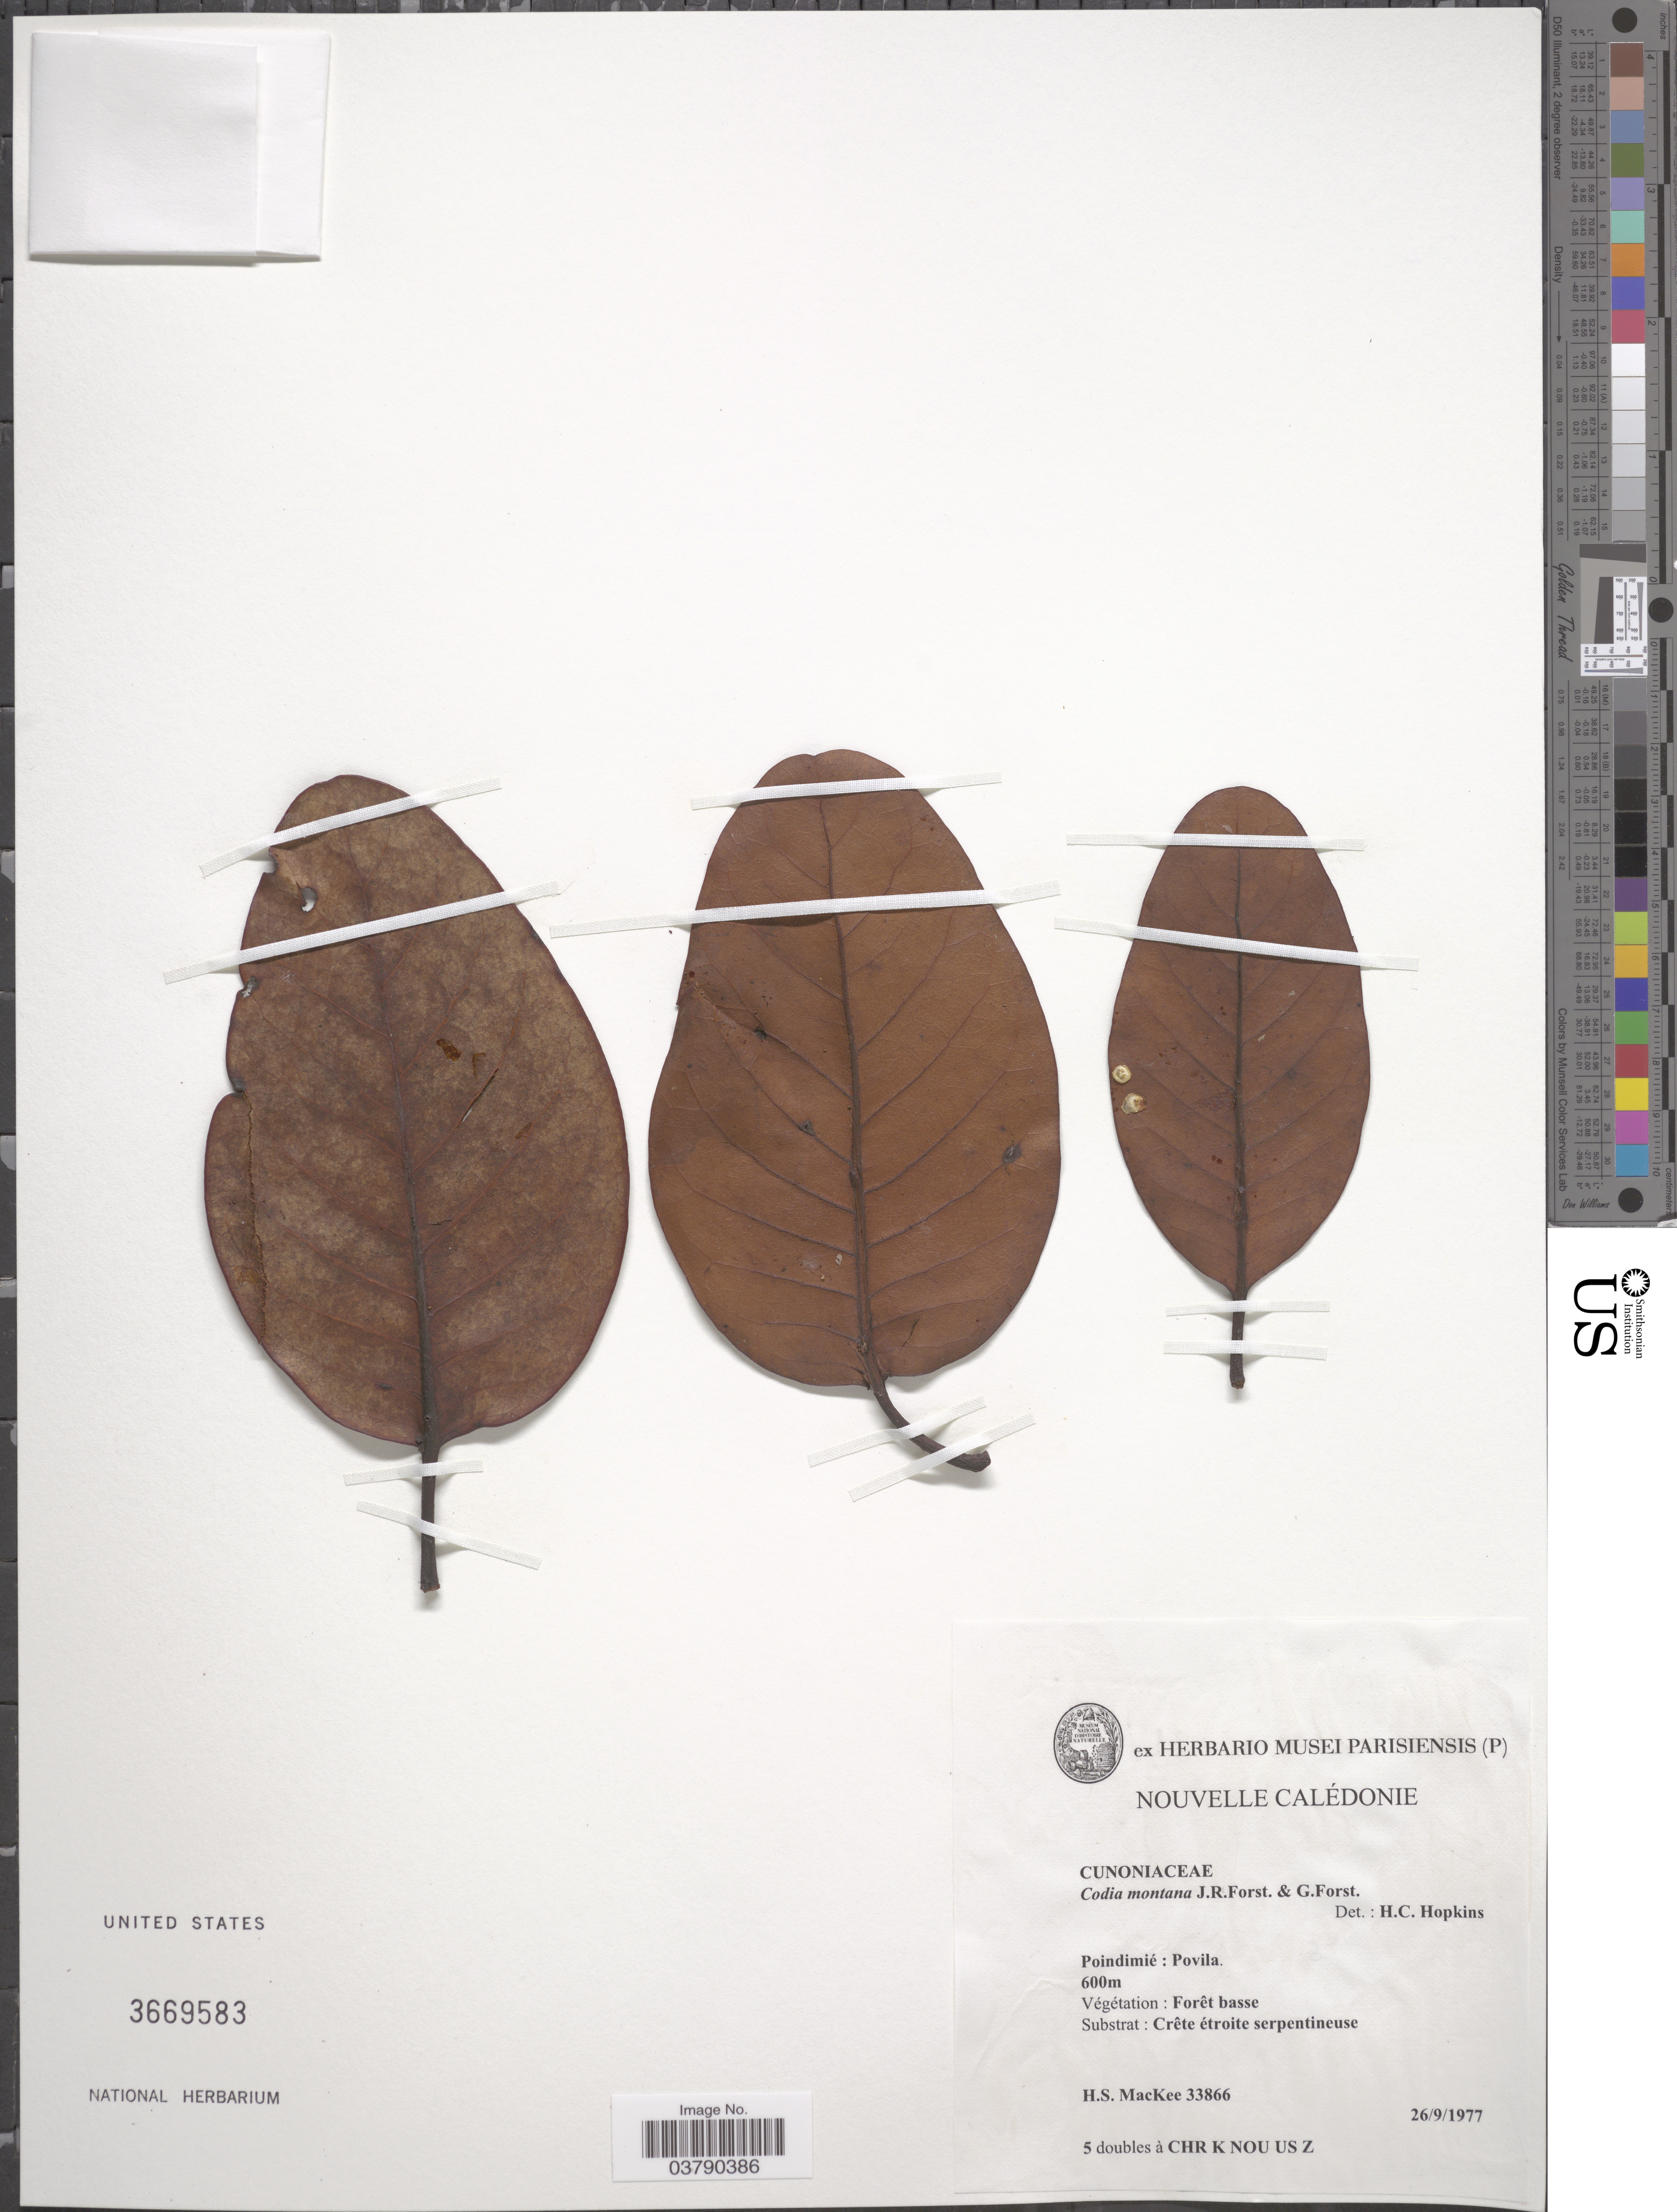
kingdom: Plantae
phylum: Tracheophyta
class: Magnoliopsida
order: Oxalidales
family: Cunoniaceae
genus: Codia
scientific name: Codia montana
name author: J.R. Forst. & G. Forst.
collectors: H. S. MacKee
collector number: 33866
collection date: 1977-09-26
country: New Caledonia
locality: Nouvelle Calédonie. Poindimié: Povila.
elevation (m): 600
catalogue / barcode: US 3669583